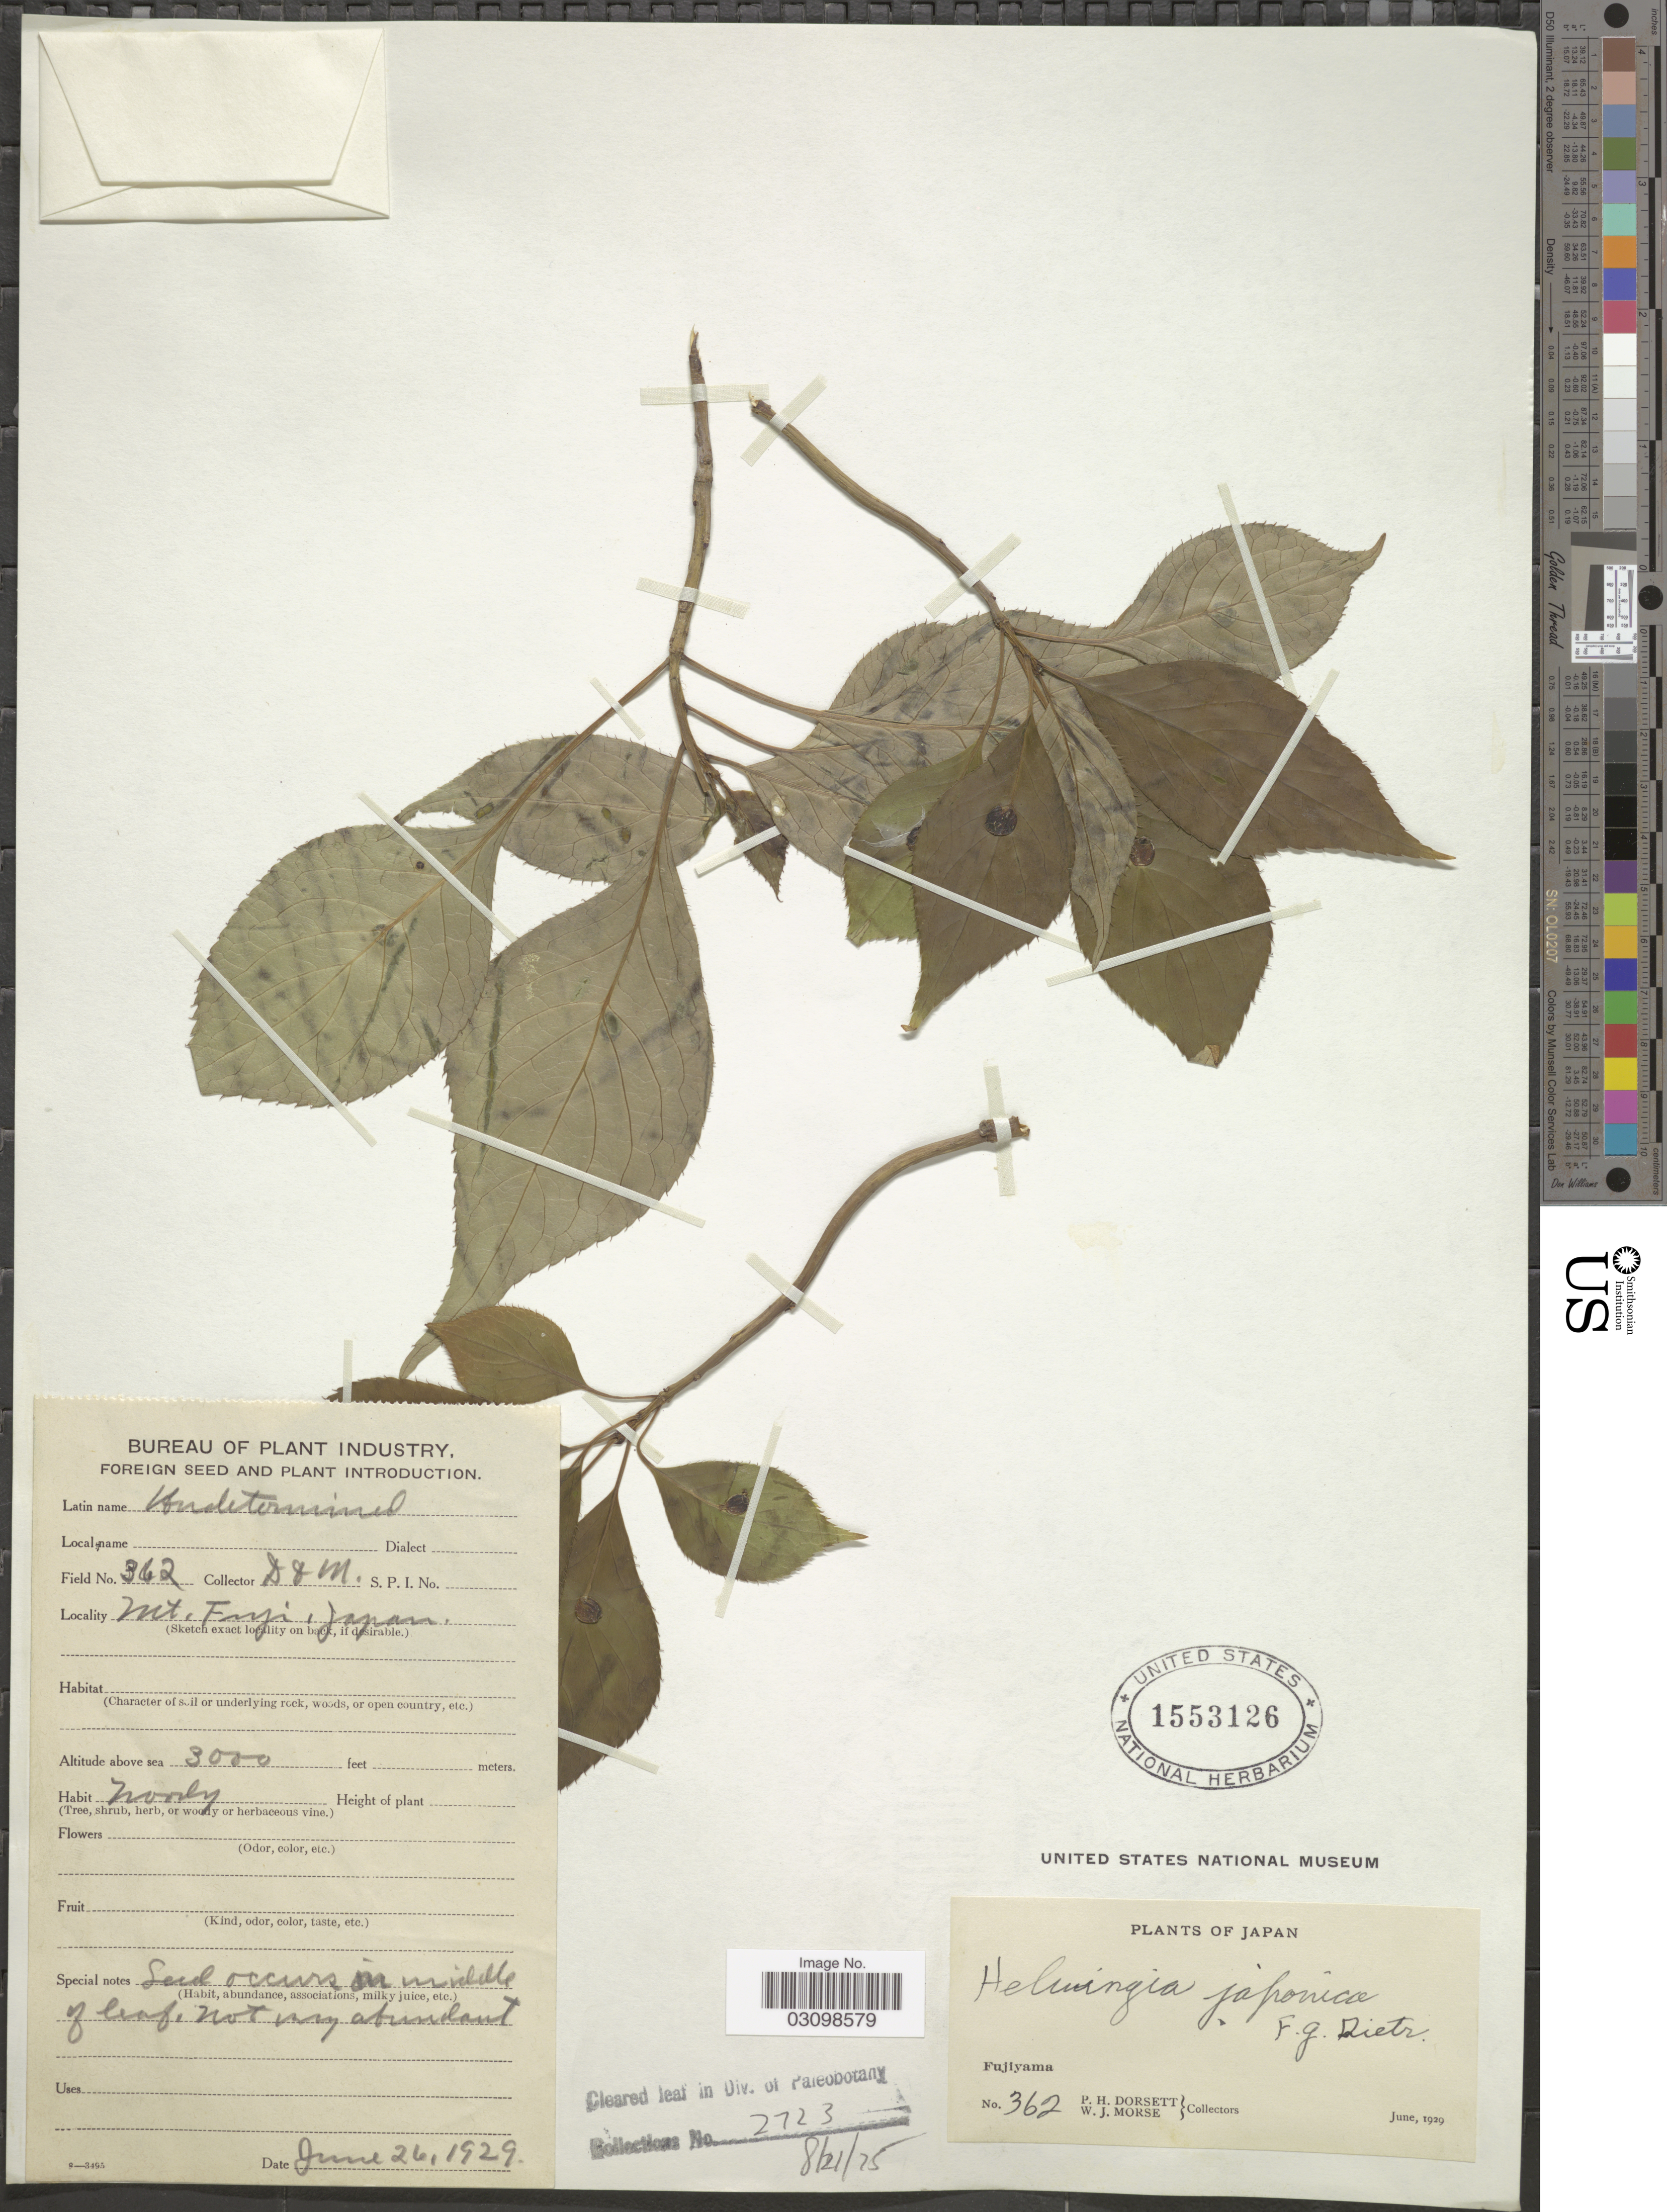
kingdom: Plantae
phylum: Tracheophyta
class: Magnoliopsida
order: Aquifoliales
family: Helwingiaceae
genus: Helwingia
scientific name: Helwingia japonica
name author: (Thunb.) Dietr.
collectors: P. H. Dorsett & W. J. Morse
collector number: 362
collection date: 1929-06-26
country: Japan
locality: Mt. Fuji, Fujiyama.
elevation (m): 914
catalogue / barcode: US 1553126